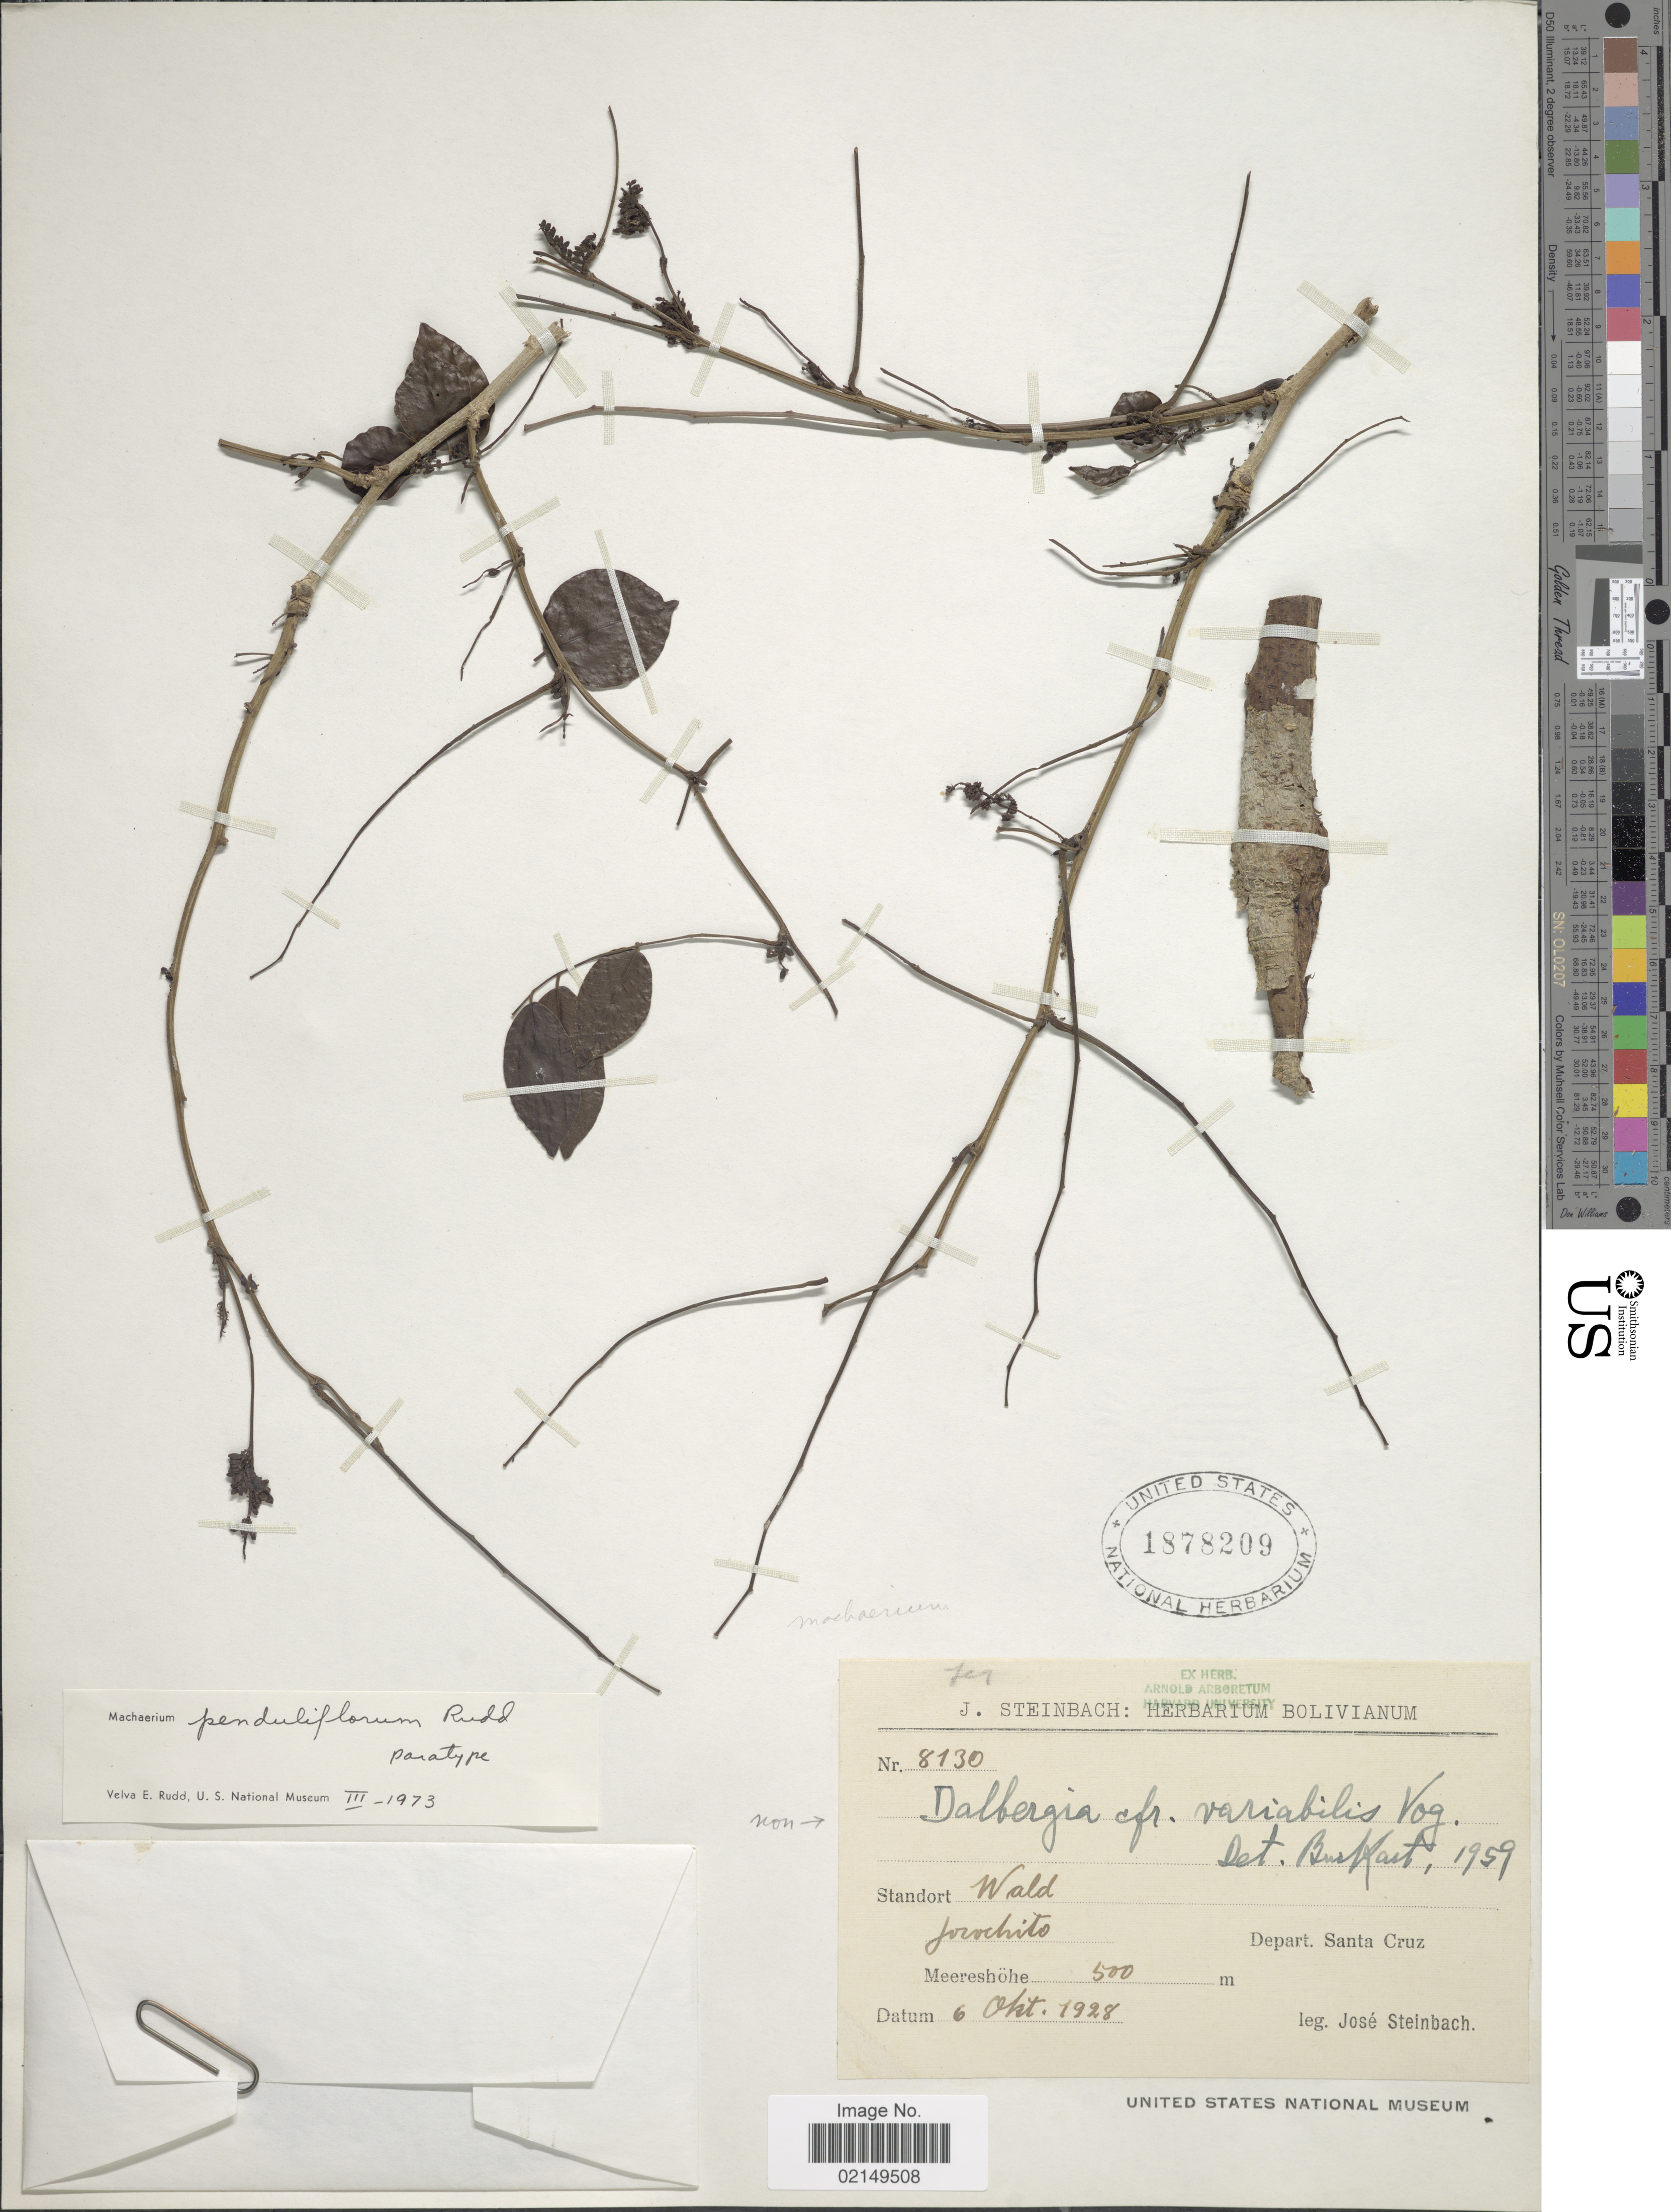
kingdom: Plantae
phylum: Tracheophyta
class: Magnoliopsida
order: Fabales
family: Fabaceae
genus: Machaerium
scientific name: Machaerium penduliflorum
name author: Rudd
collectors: J. Steinbach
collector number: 8130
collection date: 1928-10-06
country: Bolivia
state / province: Santa Cruz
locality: Depart. Santa Cruz, Jorochito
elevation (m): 500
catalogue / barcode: US 1878209